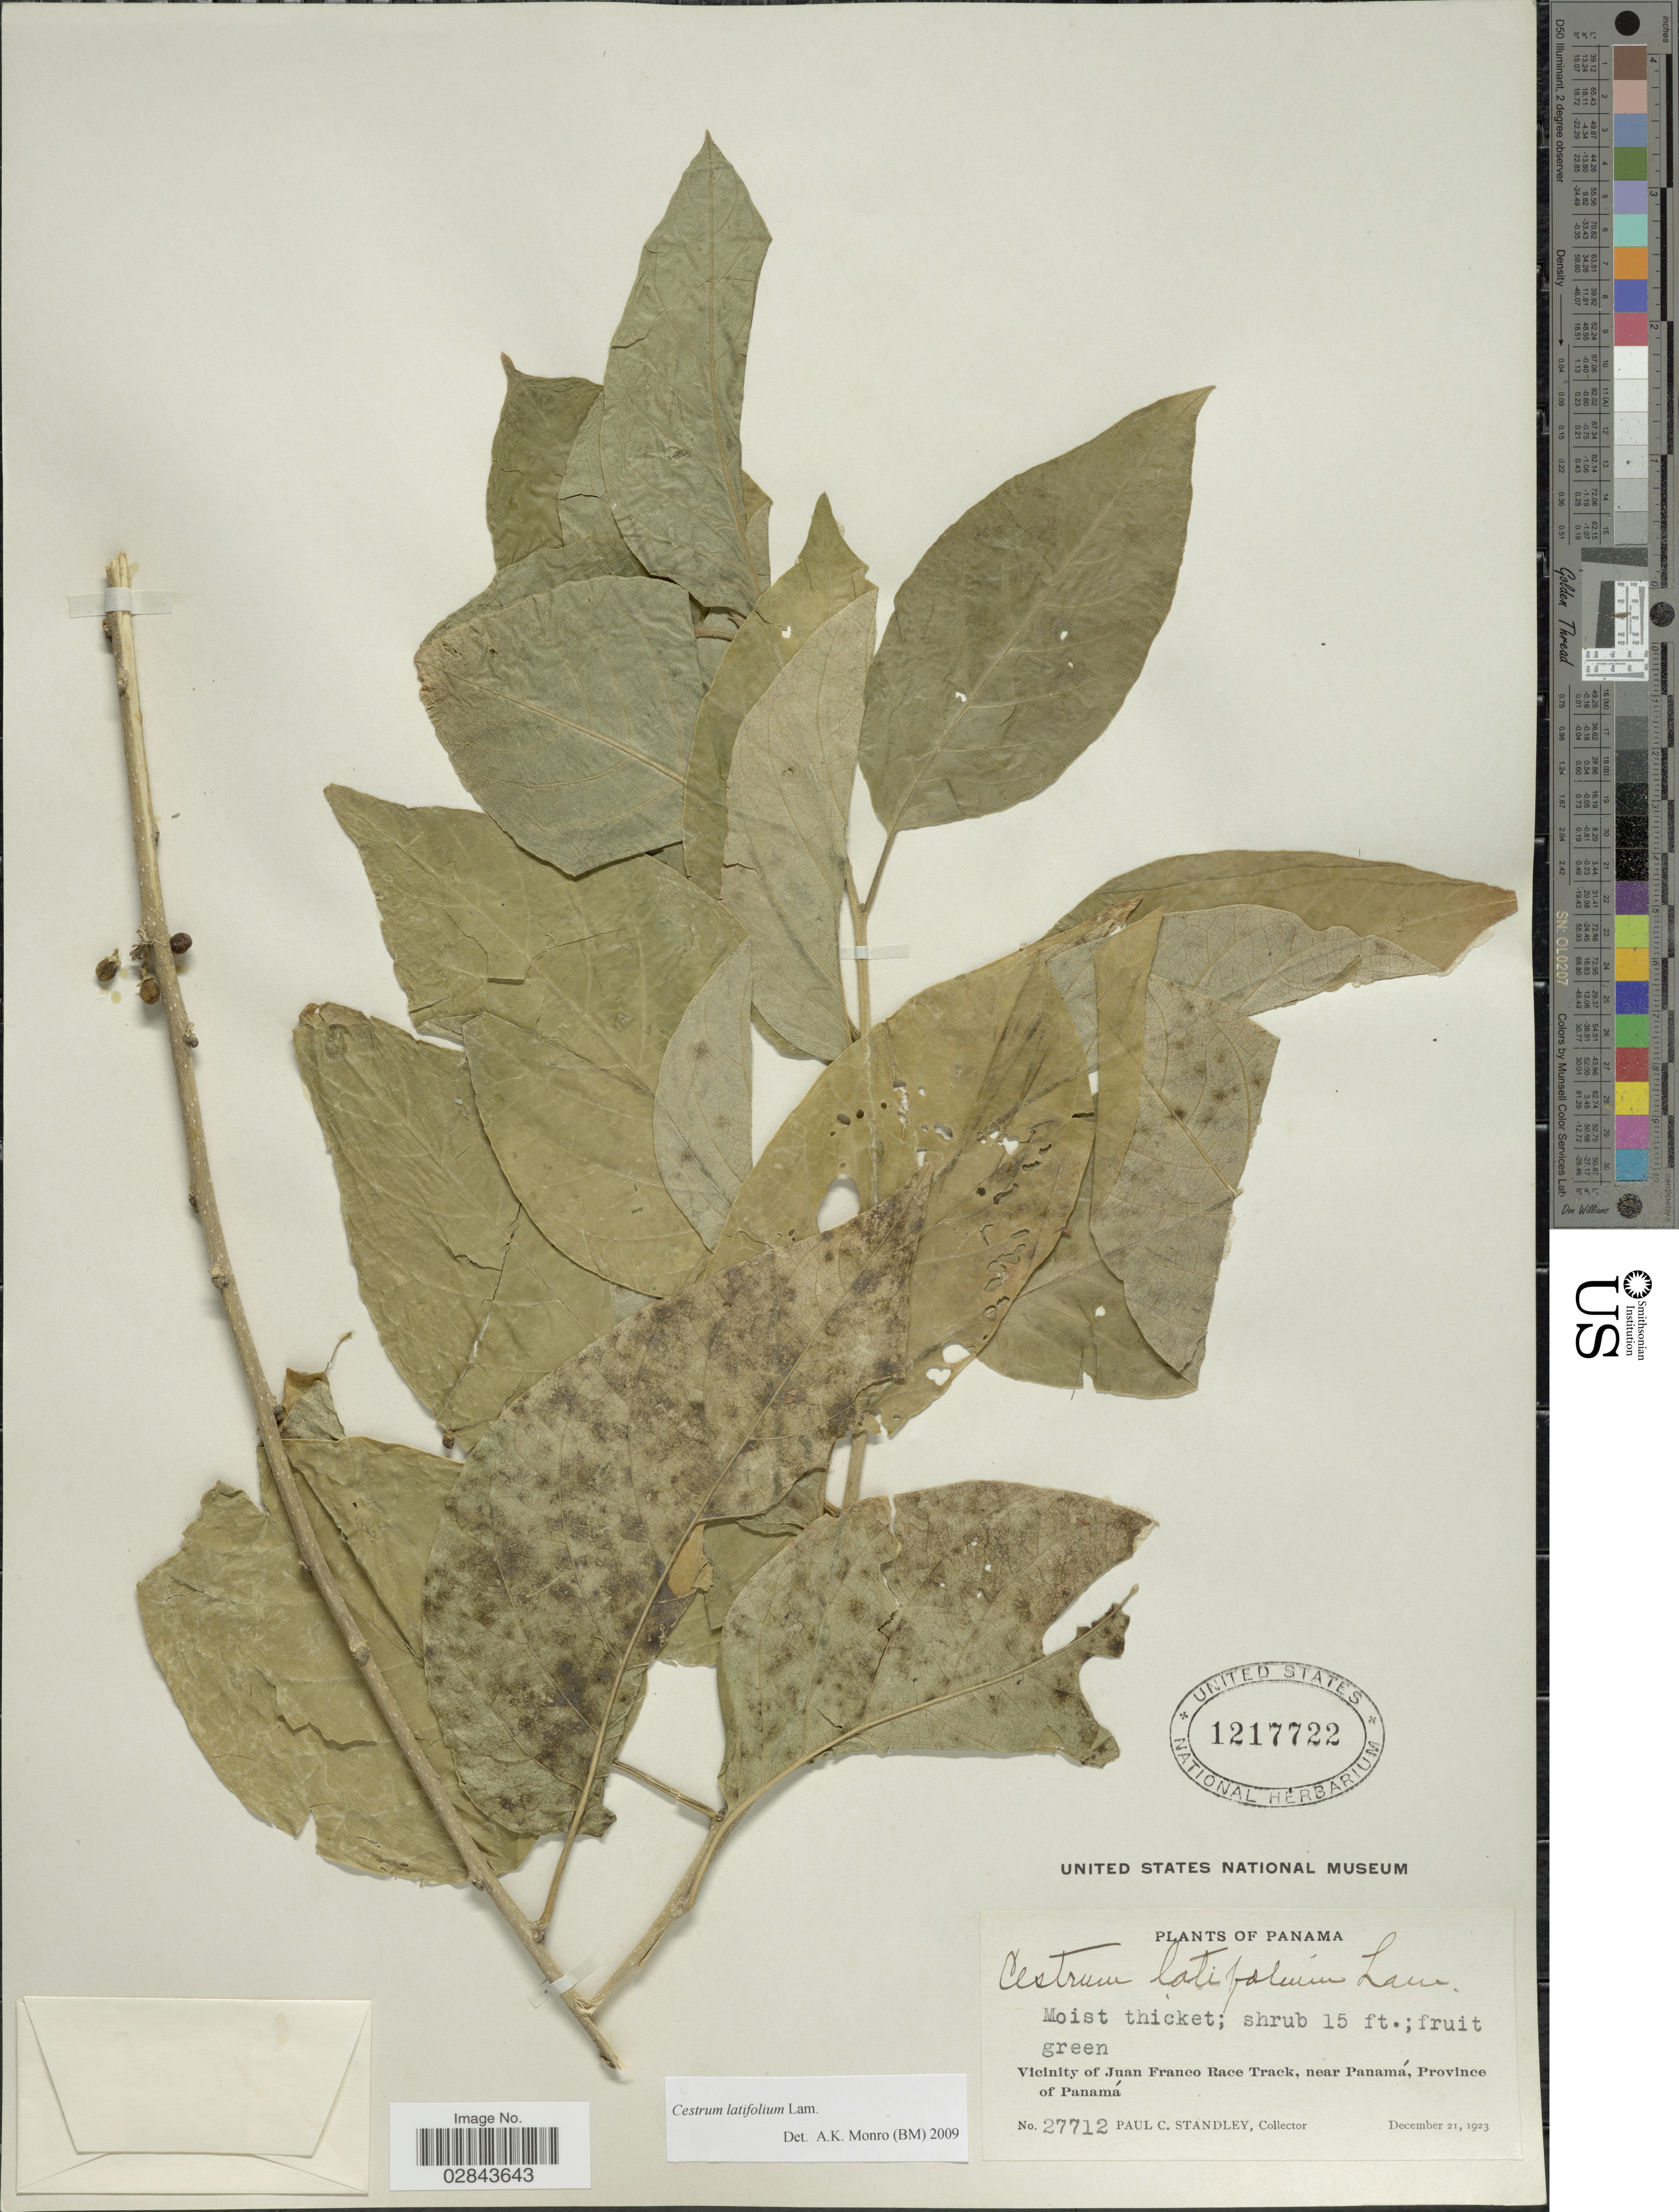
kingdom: Plantae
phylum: Tracheophyta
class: Magnoliopsida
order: Solanales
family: Solanaceae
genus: Cestrum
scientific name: Cestrum latifolium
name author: Lam.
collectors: P. C. Standley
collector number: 27712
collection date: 1923-12-21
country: Panama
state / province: Panamá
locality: Vicinity of Juan Franco Race Track, near Panamá, Province of Panamá.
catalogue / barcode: US 1217722